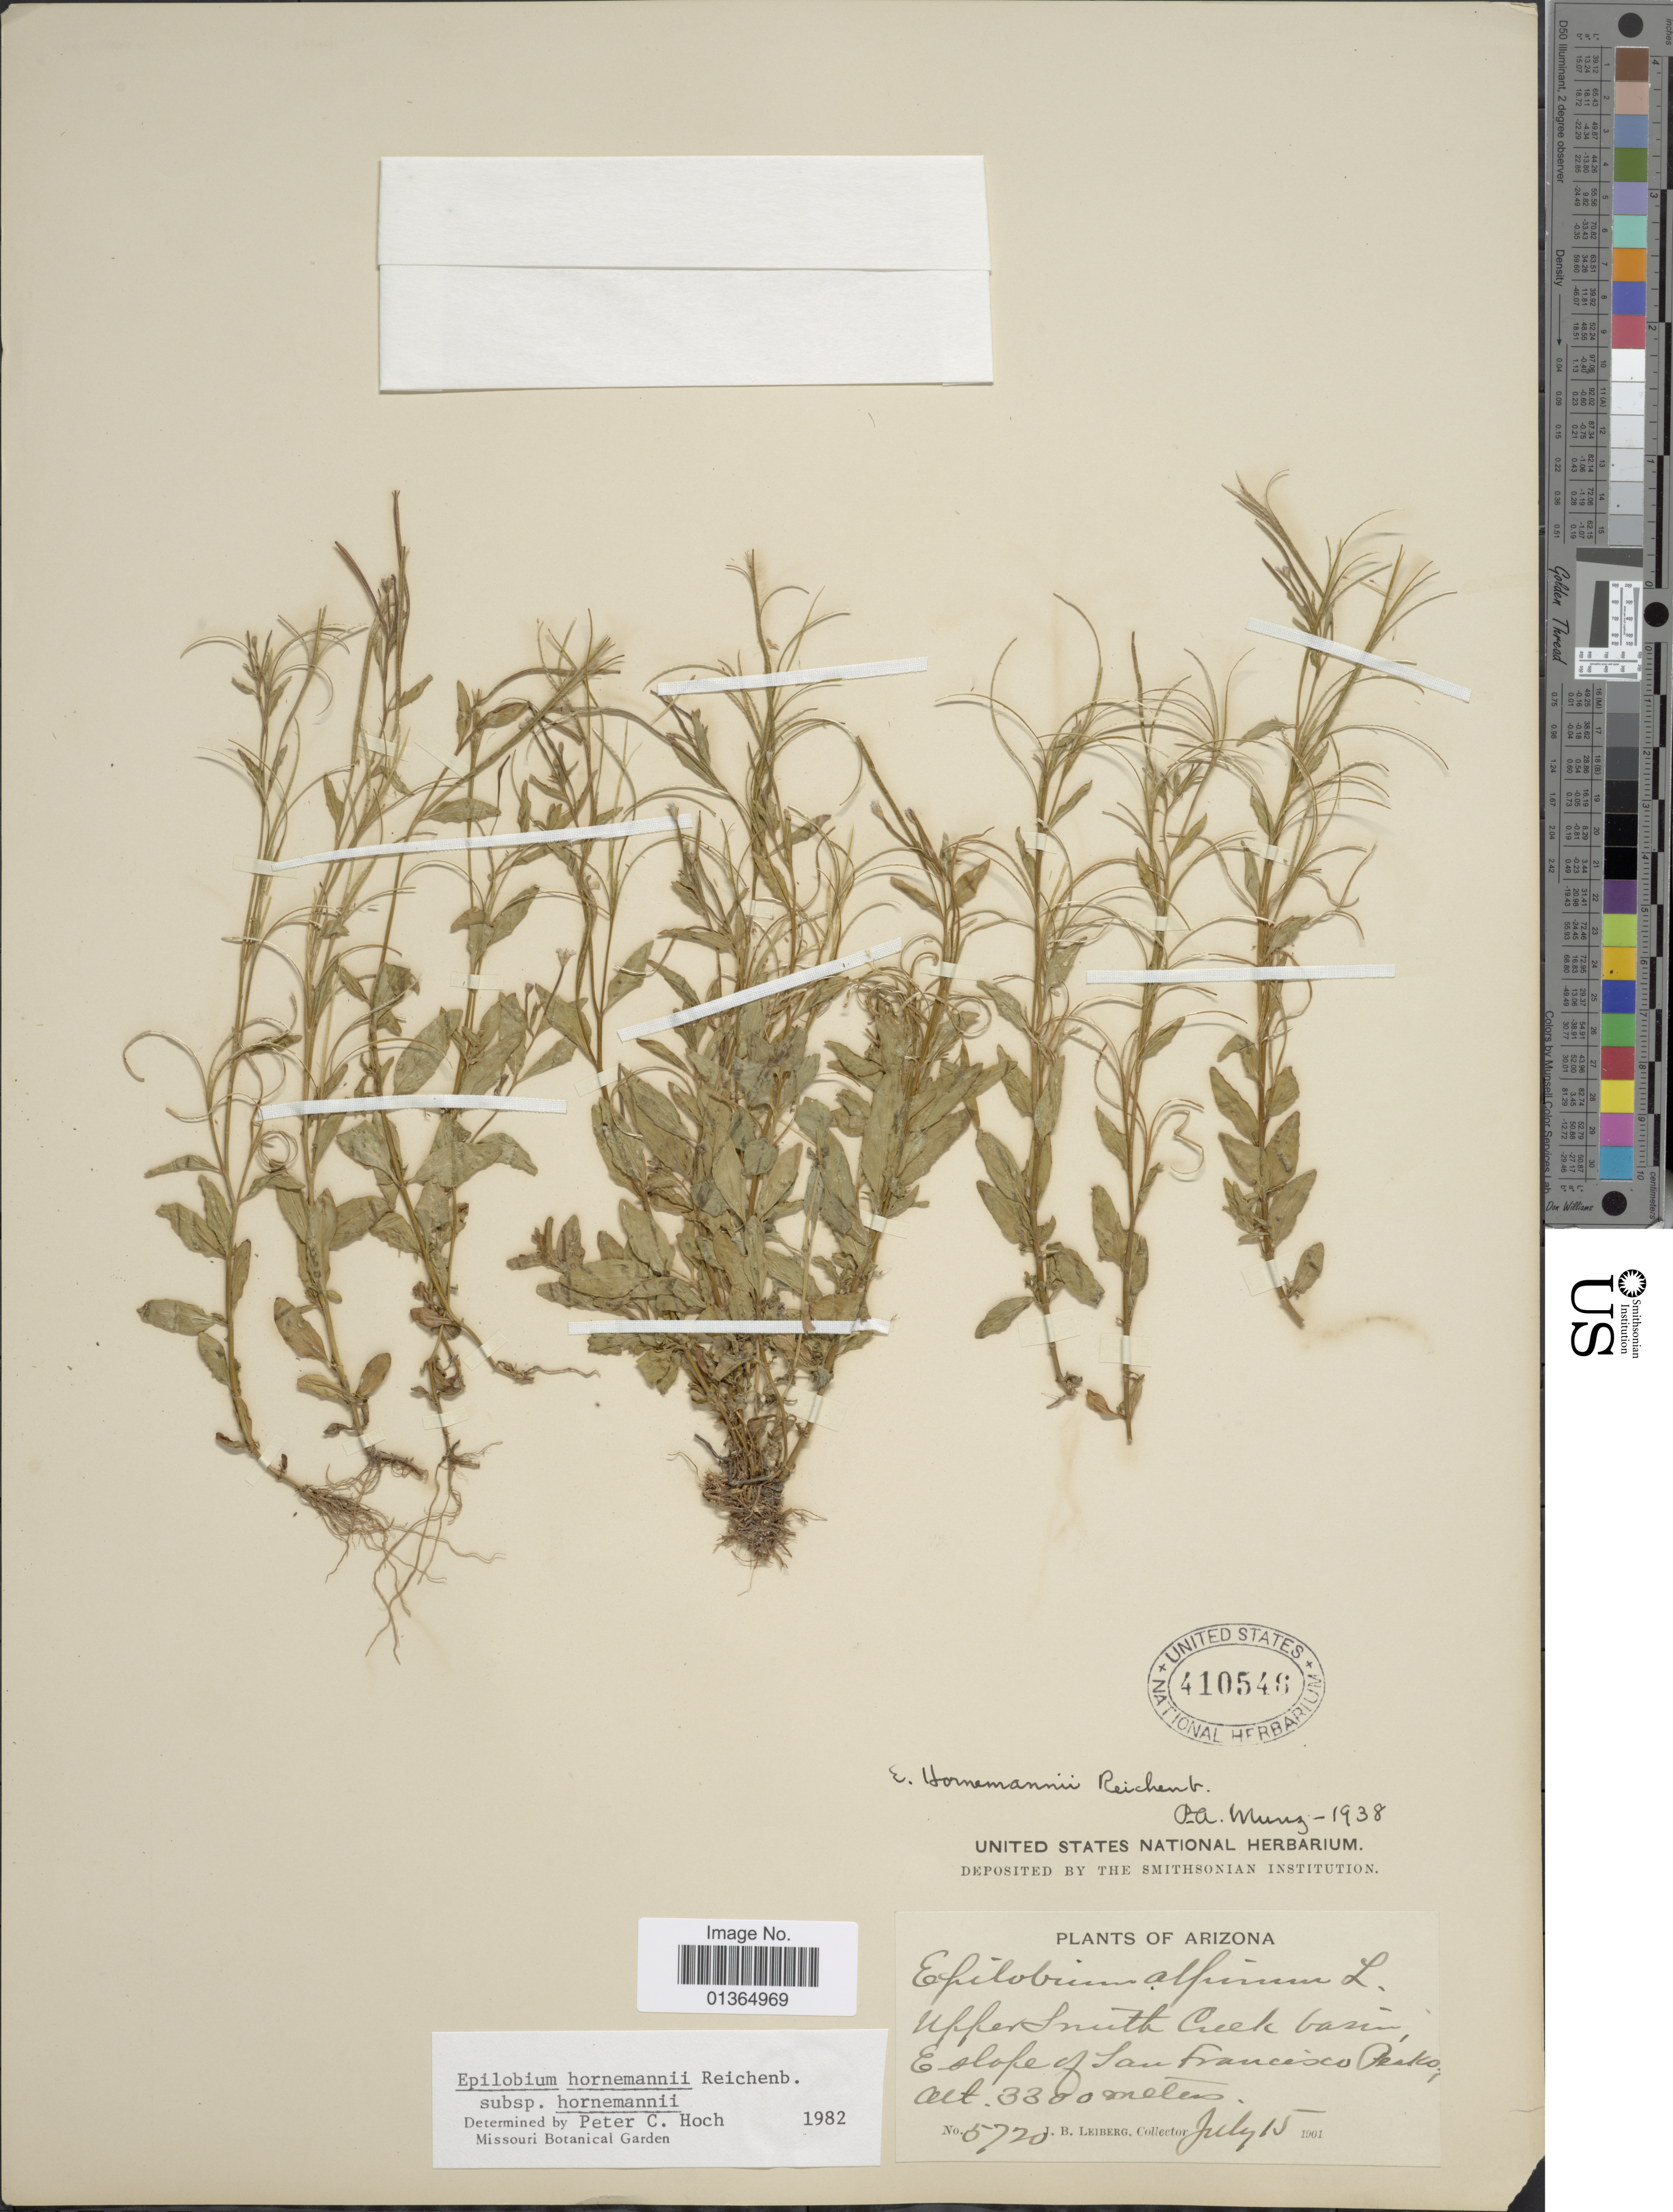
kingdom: Plantae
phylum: Tracheophyta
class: Magnoliopsida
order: Myrtales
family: Onagraceae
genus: Epilobium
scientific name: Epilobium hornemannii subsp. hornemannii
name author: Rchb.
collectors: J. B. Leiberg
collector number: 5720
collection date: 1901-07-15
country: United States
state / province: Arizona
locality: Upper Smith Creek basin, E. slope of San Francisco Peaks.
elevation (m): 3300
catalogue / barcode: US 410548